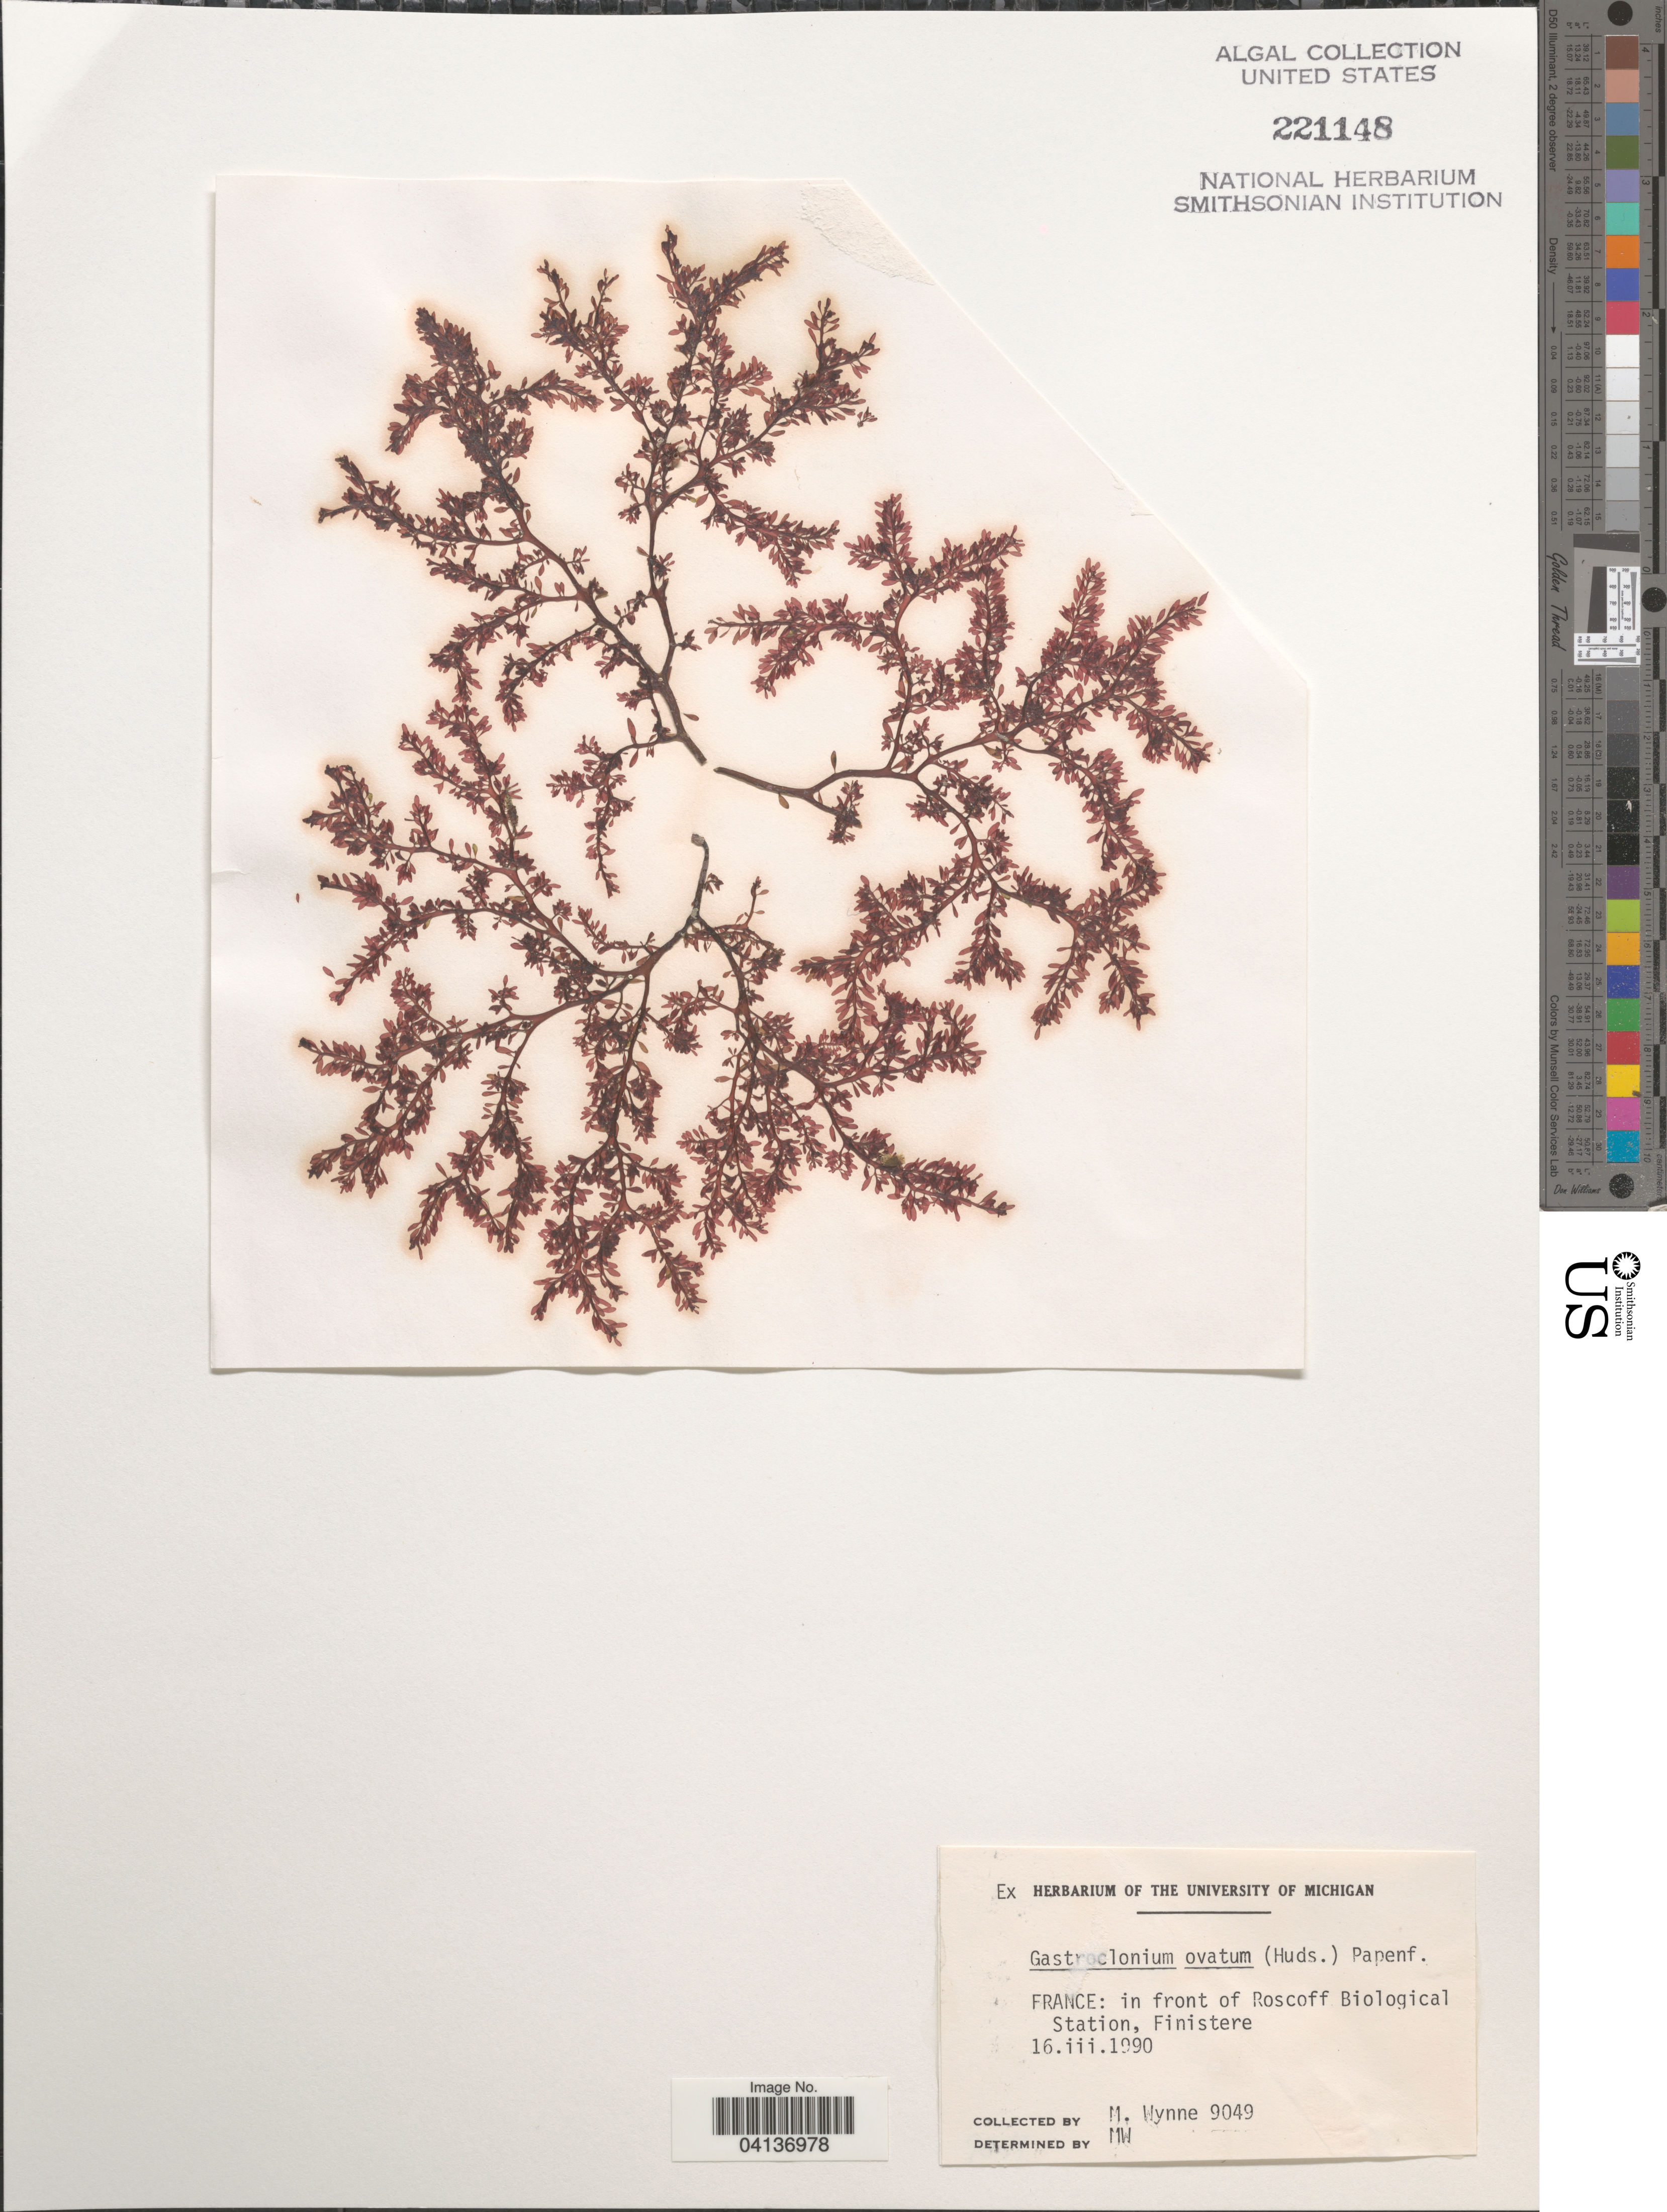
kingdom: Plantae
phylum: Rhodophyta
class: Florideophyceae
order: Rhodymeniales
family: Champiaceae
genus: Gastroclonium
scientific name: Gastroclonium ovatum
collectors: M.J. Wynne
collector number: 9049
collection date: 1990-03-16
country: France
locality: In front of Roscoff Biological Station, Finistere.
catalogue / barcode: US 221148